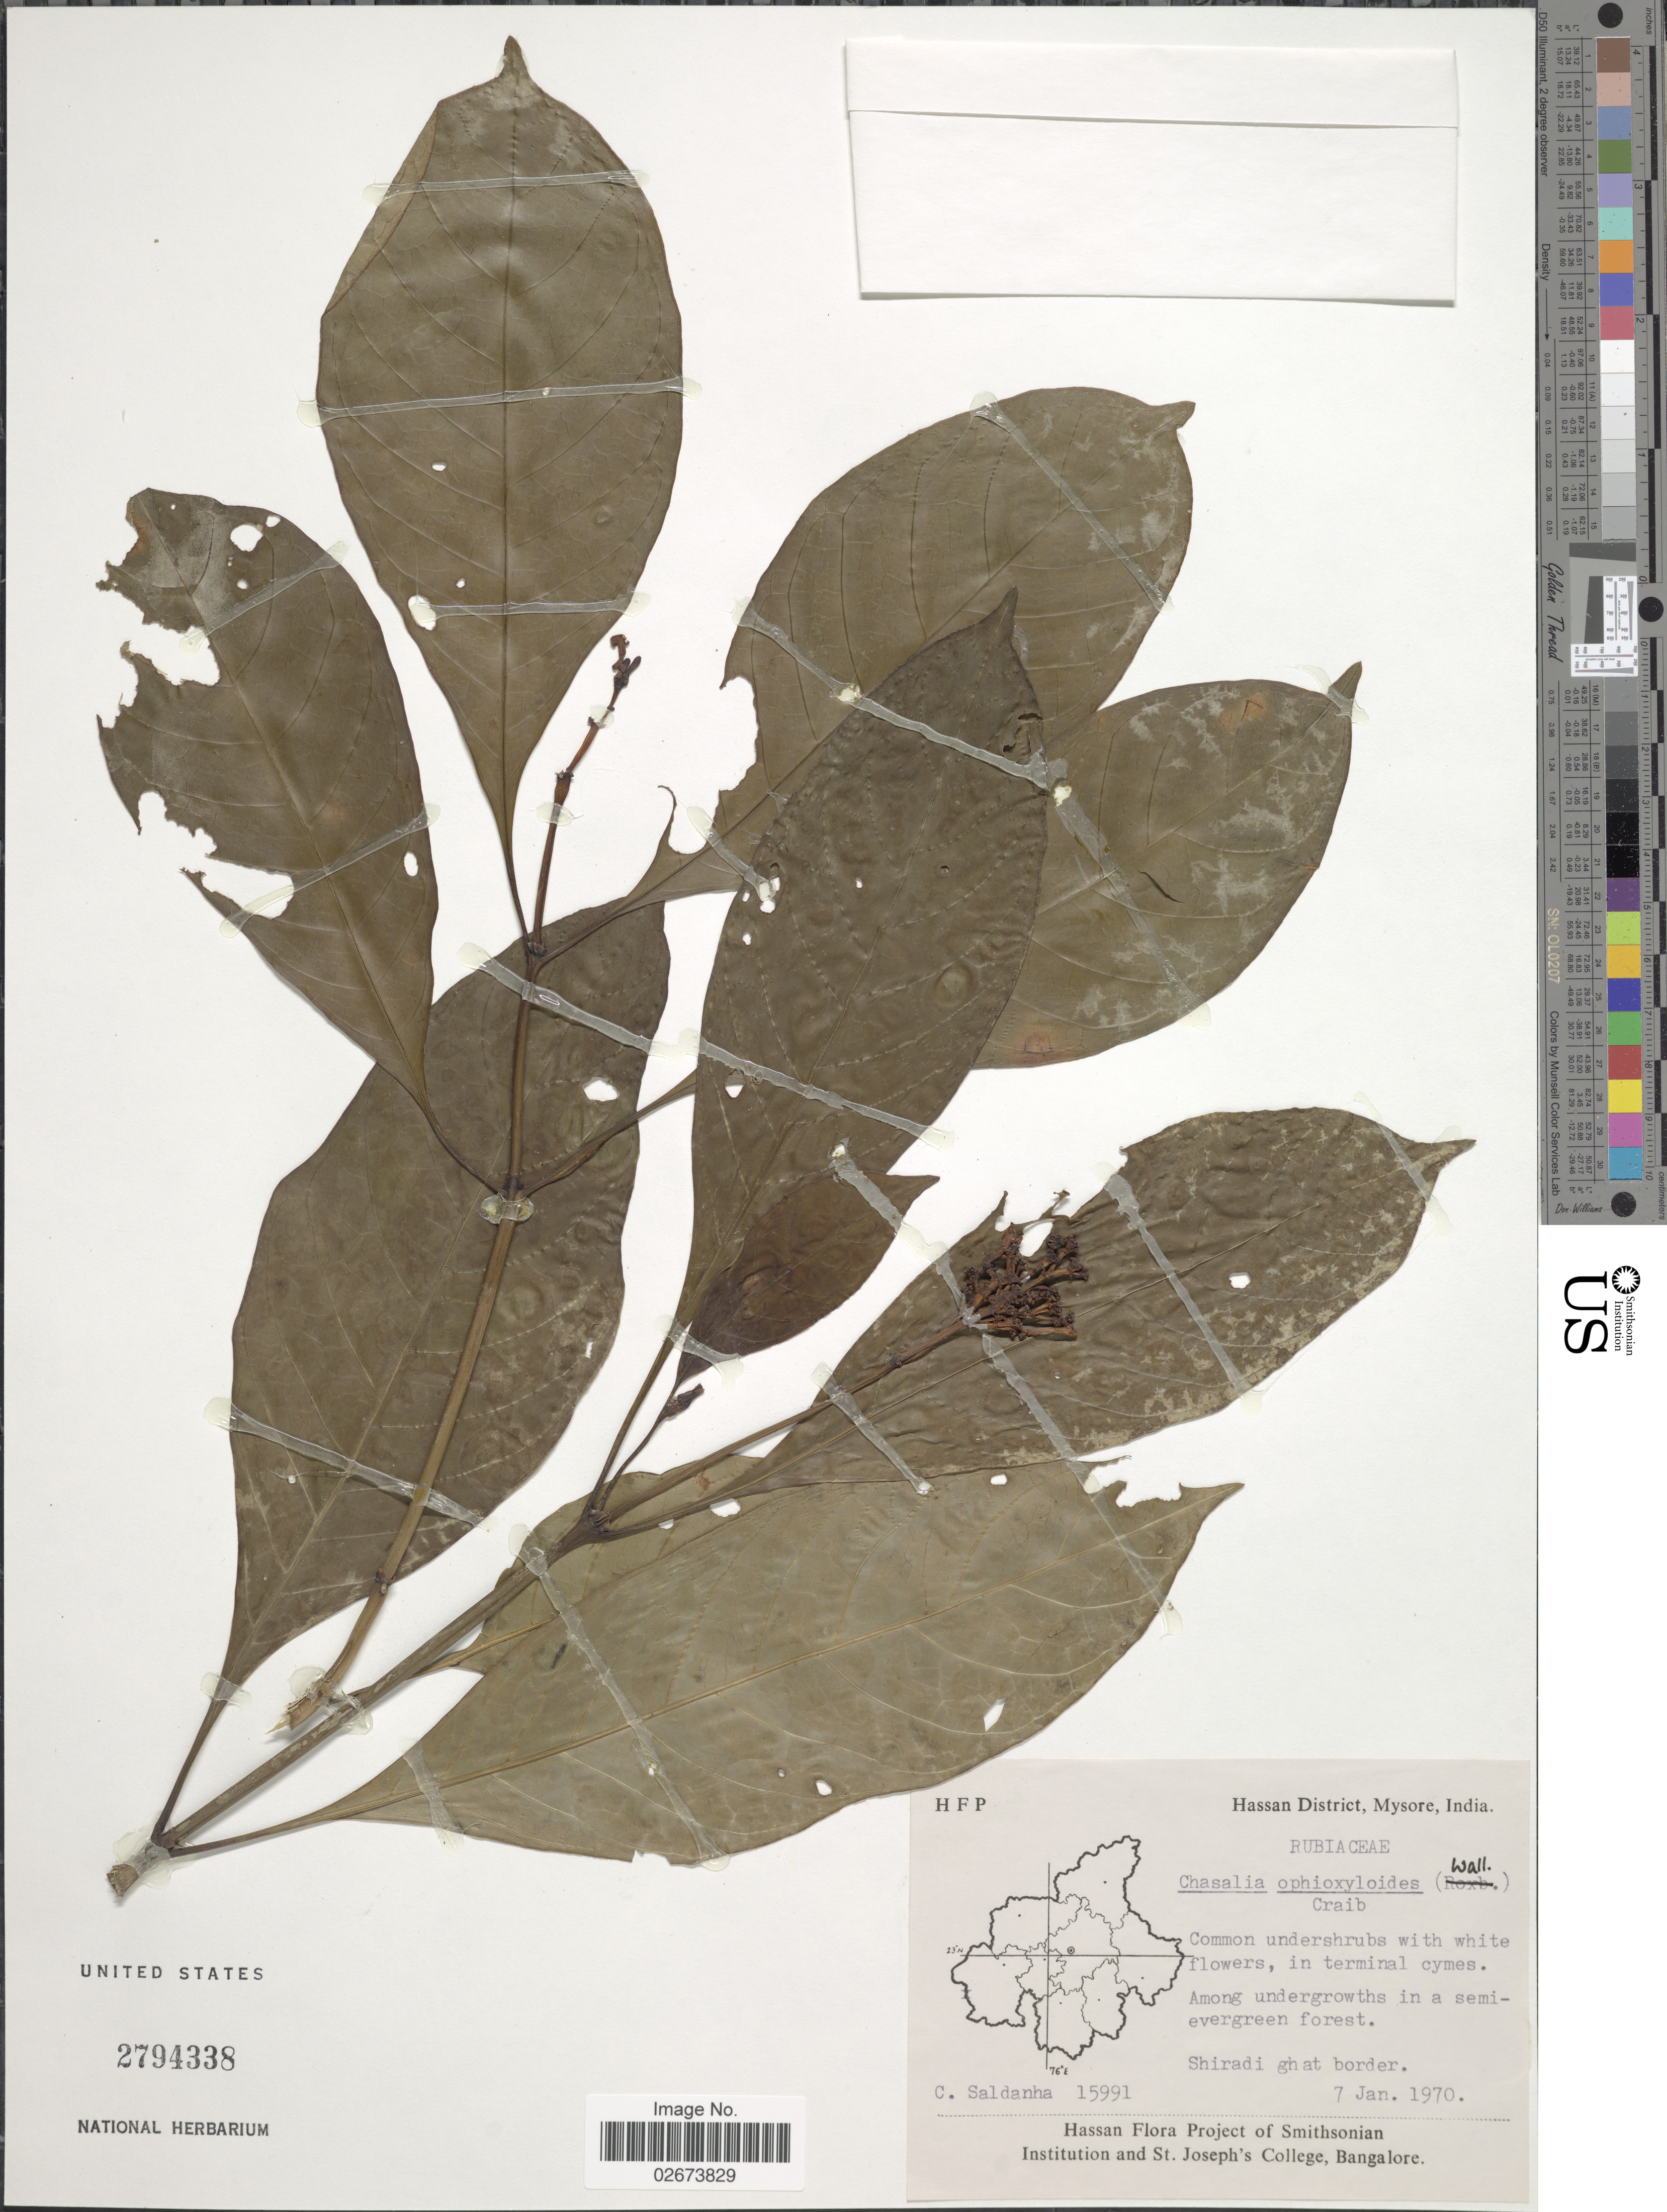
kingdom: Plantae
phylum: Tracheophyta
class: Magnoliopsida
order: Gentianales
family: Rubiaceae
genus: Chassalia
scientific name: Chassalia ophioxyloides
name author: (Wall.) Craib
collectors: C. Saldanha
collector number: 15991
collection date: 1970-01-07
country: India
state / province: Karnataka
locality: Hassan District, Mysore, Shiradi ghat border.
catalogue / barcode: US 2794338